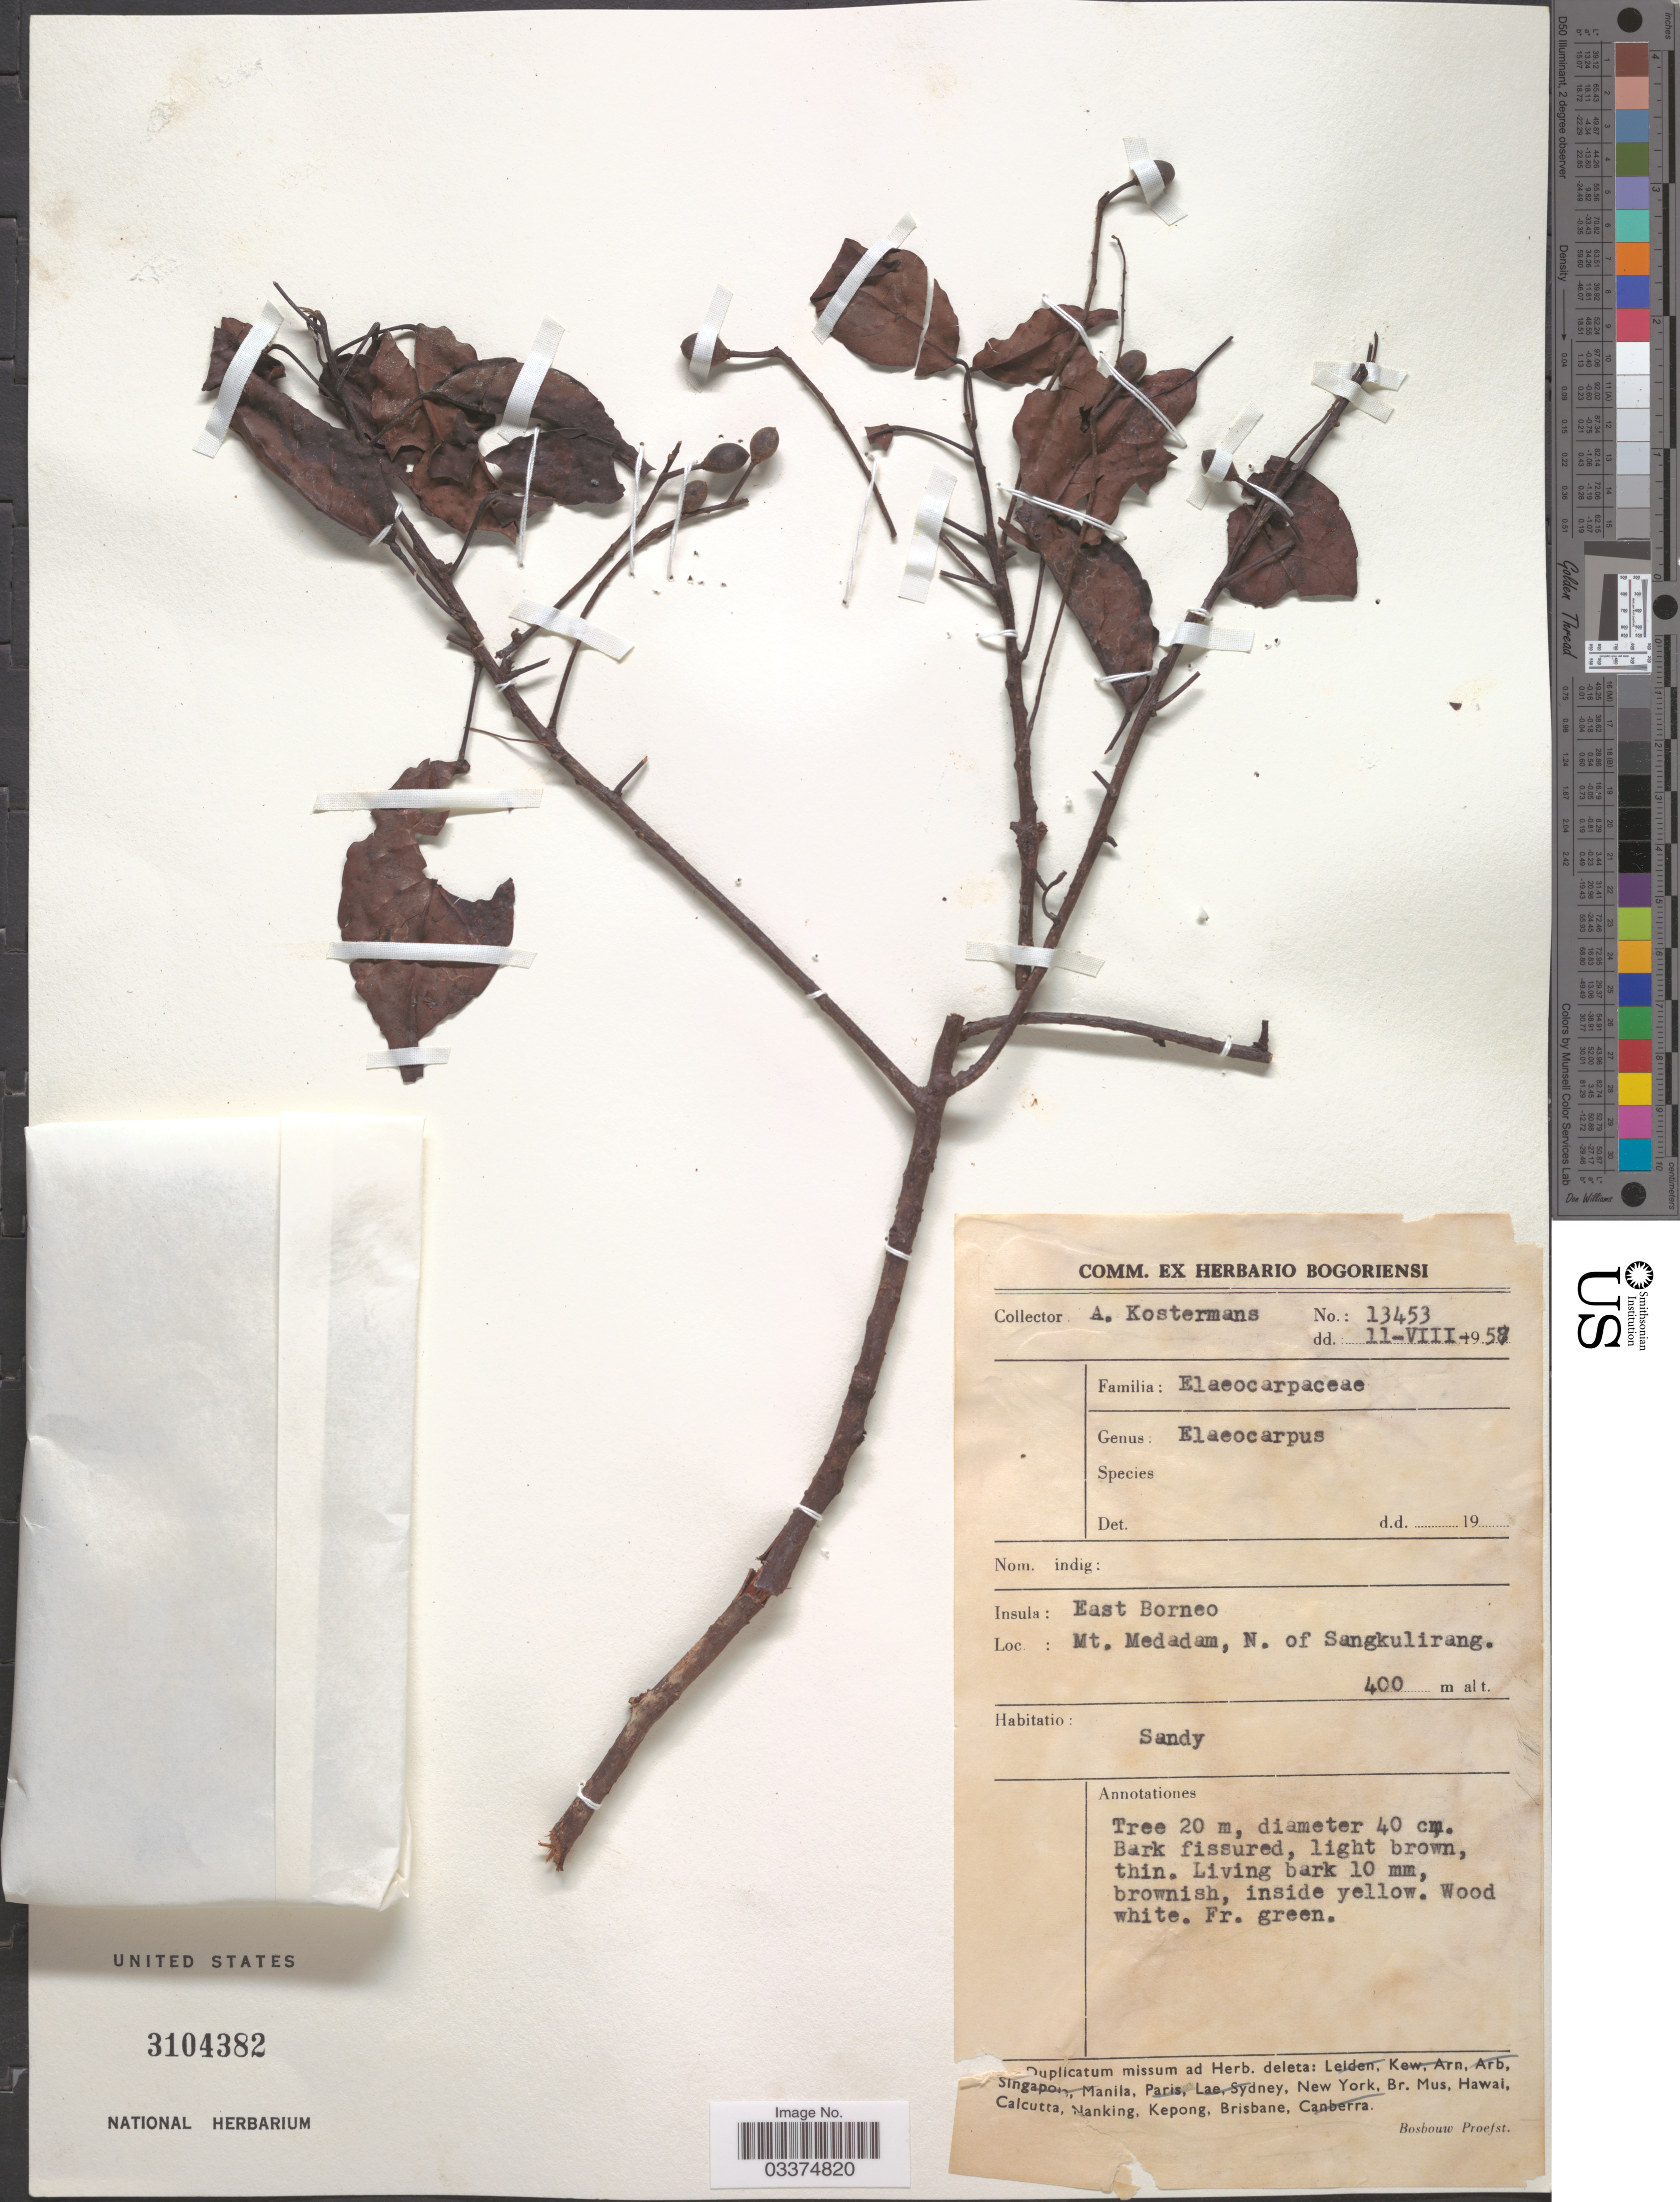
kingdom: Plantae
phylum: Tracheophyta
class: Magnoliopsida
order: Oxalidales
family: Elaeocarpaceae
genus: Elaeocarpus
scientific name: Elaeocarpus sp.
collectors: A. J. G. Kostermans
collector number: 13453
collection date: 1958-08-11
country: Indonesia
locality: Insula: East Borneo. Mt. Medadam, N. of Sangkulirang.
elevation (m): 400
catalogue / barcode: US 3104382